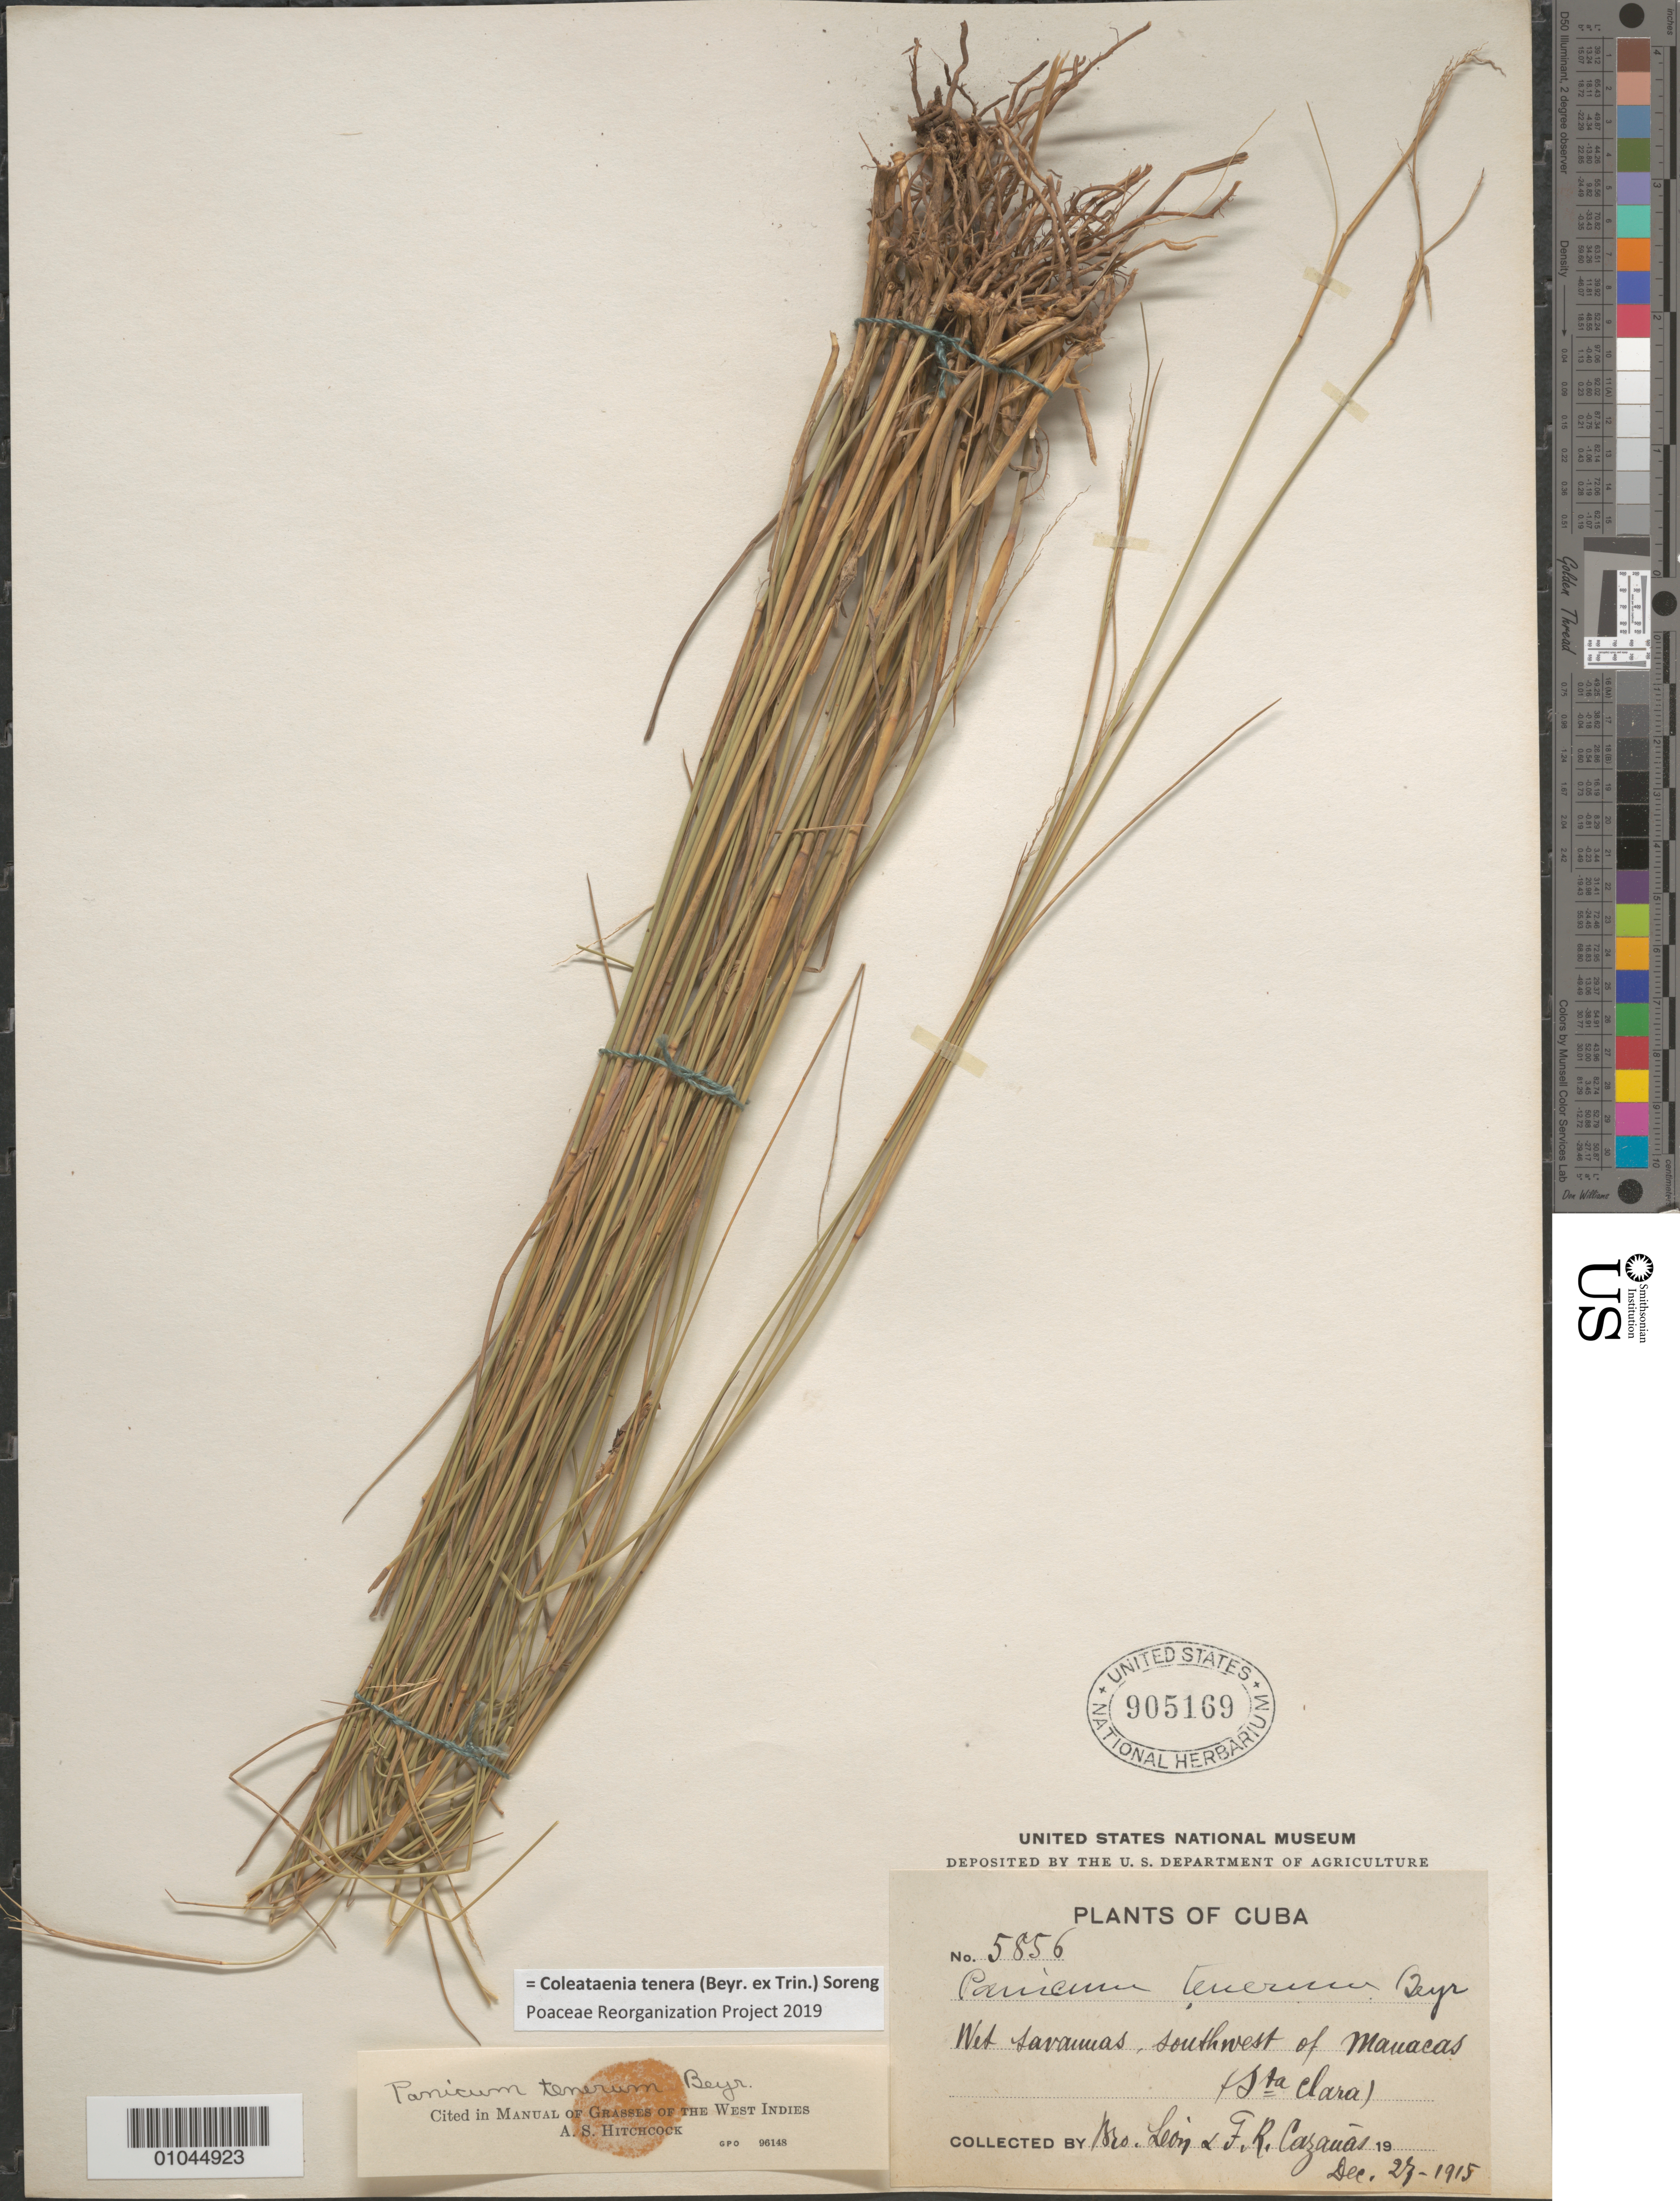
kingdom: Plantae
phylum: Tracheophyta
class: Liliopsida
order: Poales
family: Poaceae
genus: Panicum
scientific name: Panicum tenerum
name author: Beyrich ex Trin.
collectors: Bro. León & F. Cazauas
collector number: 5856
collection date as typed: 23 Dec 1915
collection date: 1915-12-23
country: Cuba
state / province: Villa Clara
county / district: Santa Clara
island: Cuba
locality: SW of Manacas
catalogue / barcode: US 905169